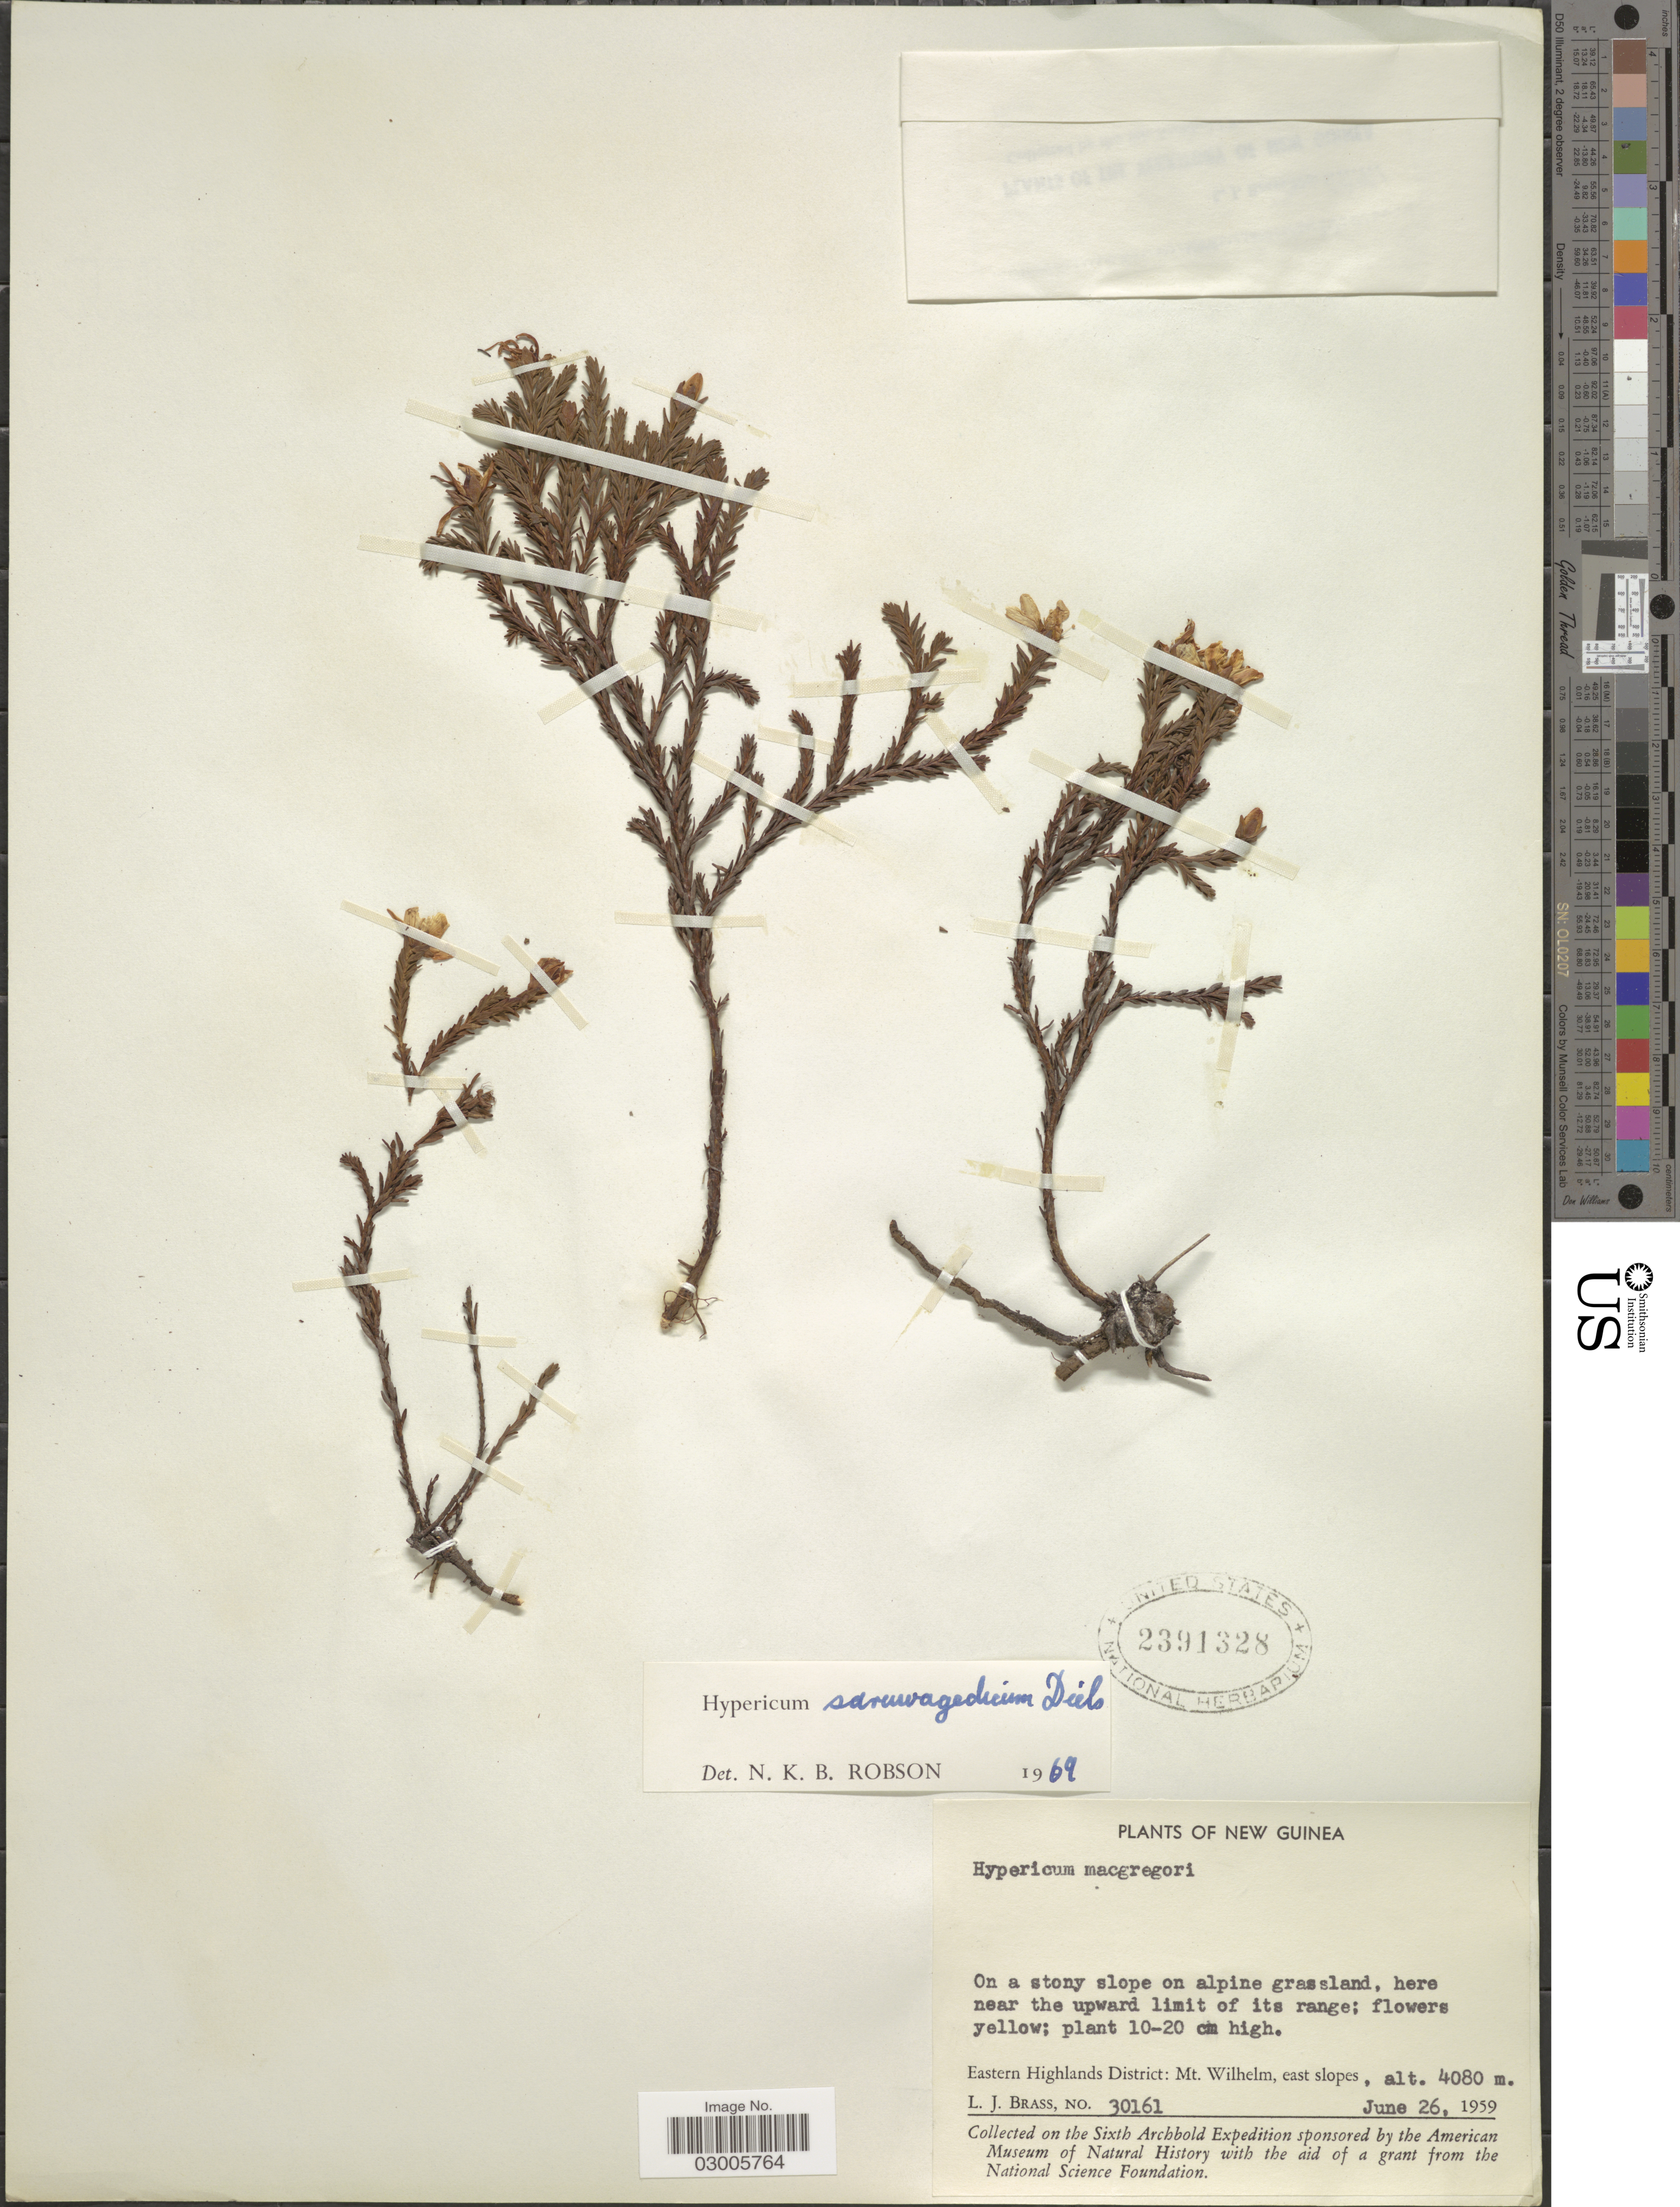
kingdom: Plantae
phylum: Tracheophyta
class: Magnoliopsida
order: Malpighiales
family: Hypericaceae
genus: Hypericum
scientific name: Hypericum saruwagedicum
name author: Diels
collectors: L. J. Brass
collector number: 30161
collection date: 1959-06-26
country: Papua New Guinea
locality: New Guinea, Eastern Highlands District: Mt. Wilhelm, east slopes.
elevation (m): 4080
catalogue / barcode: US 2391328